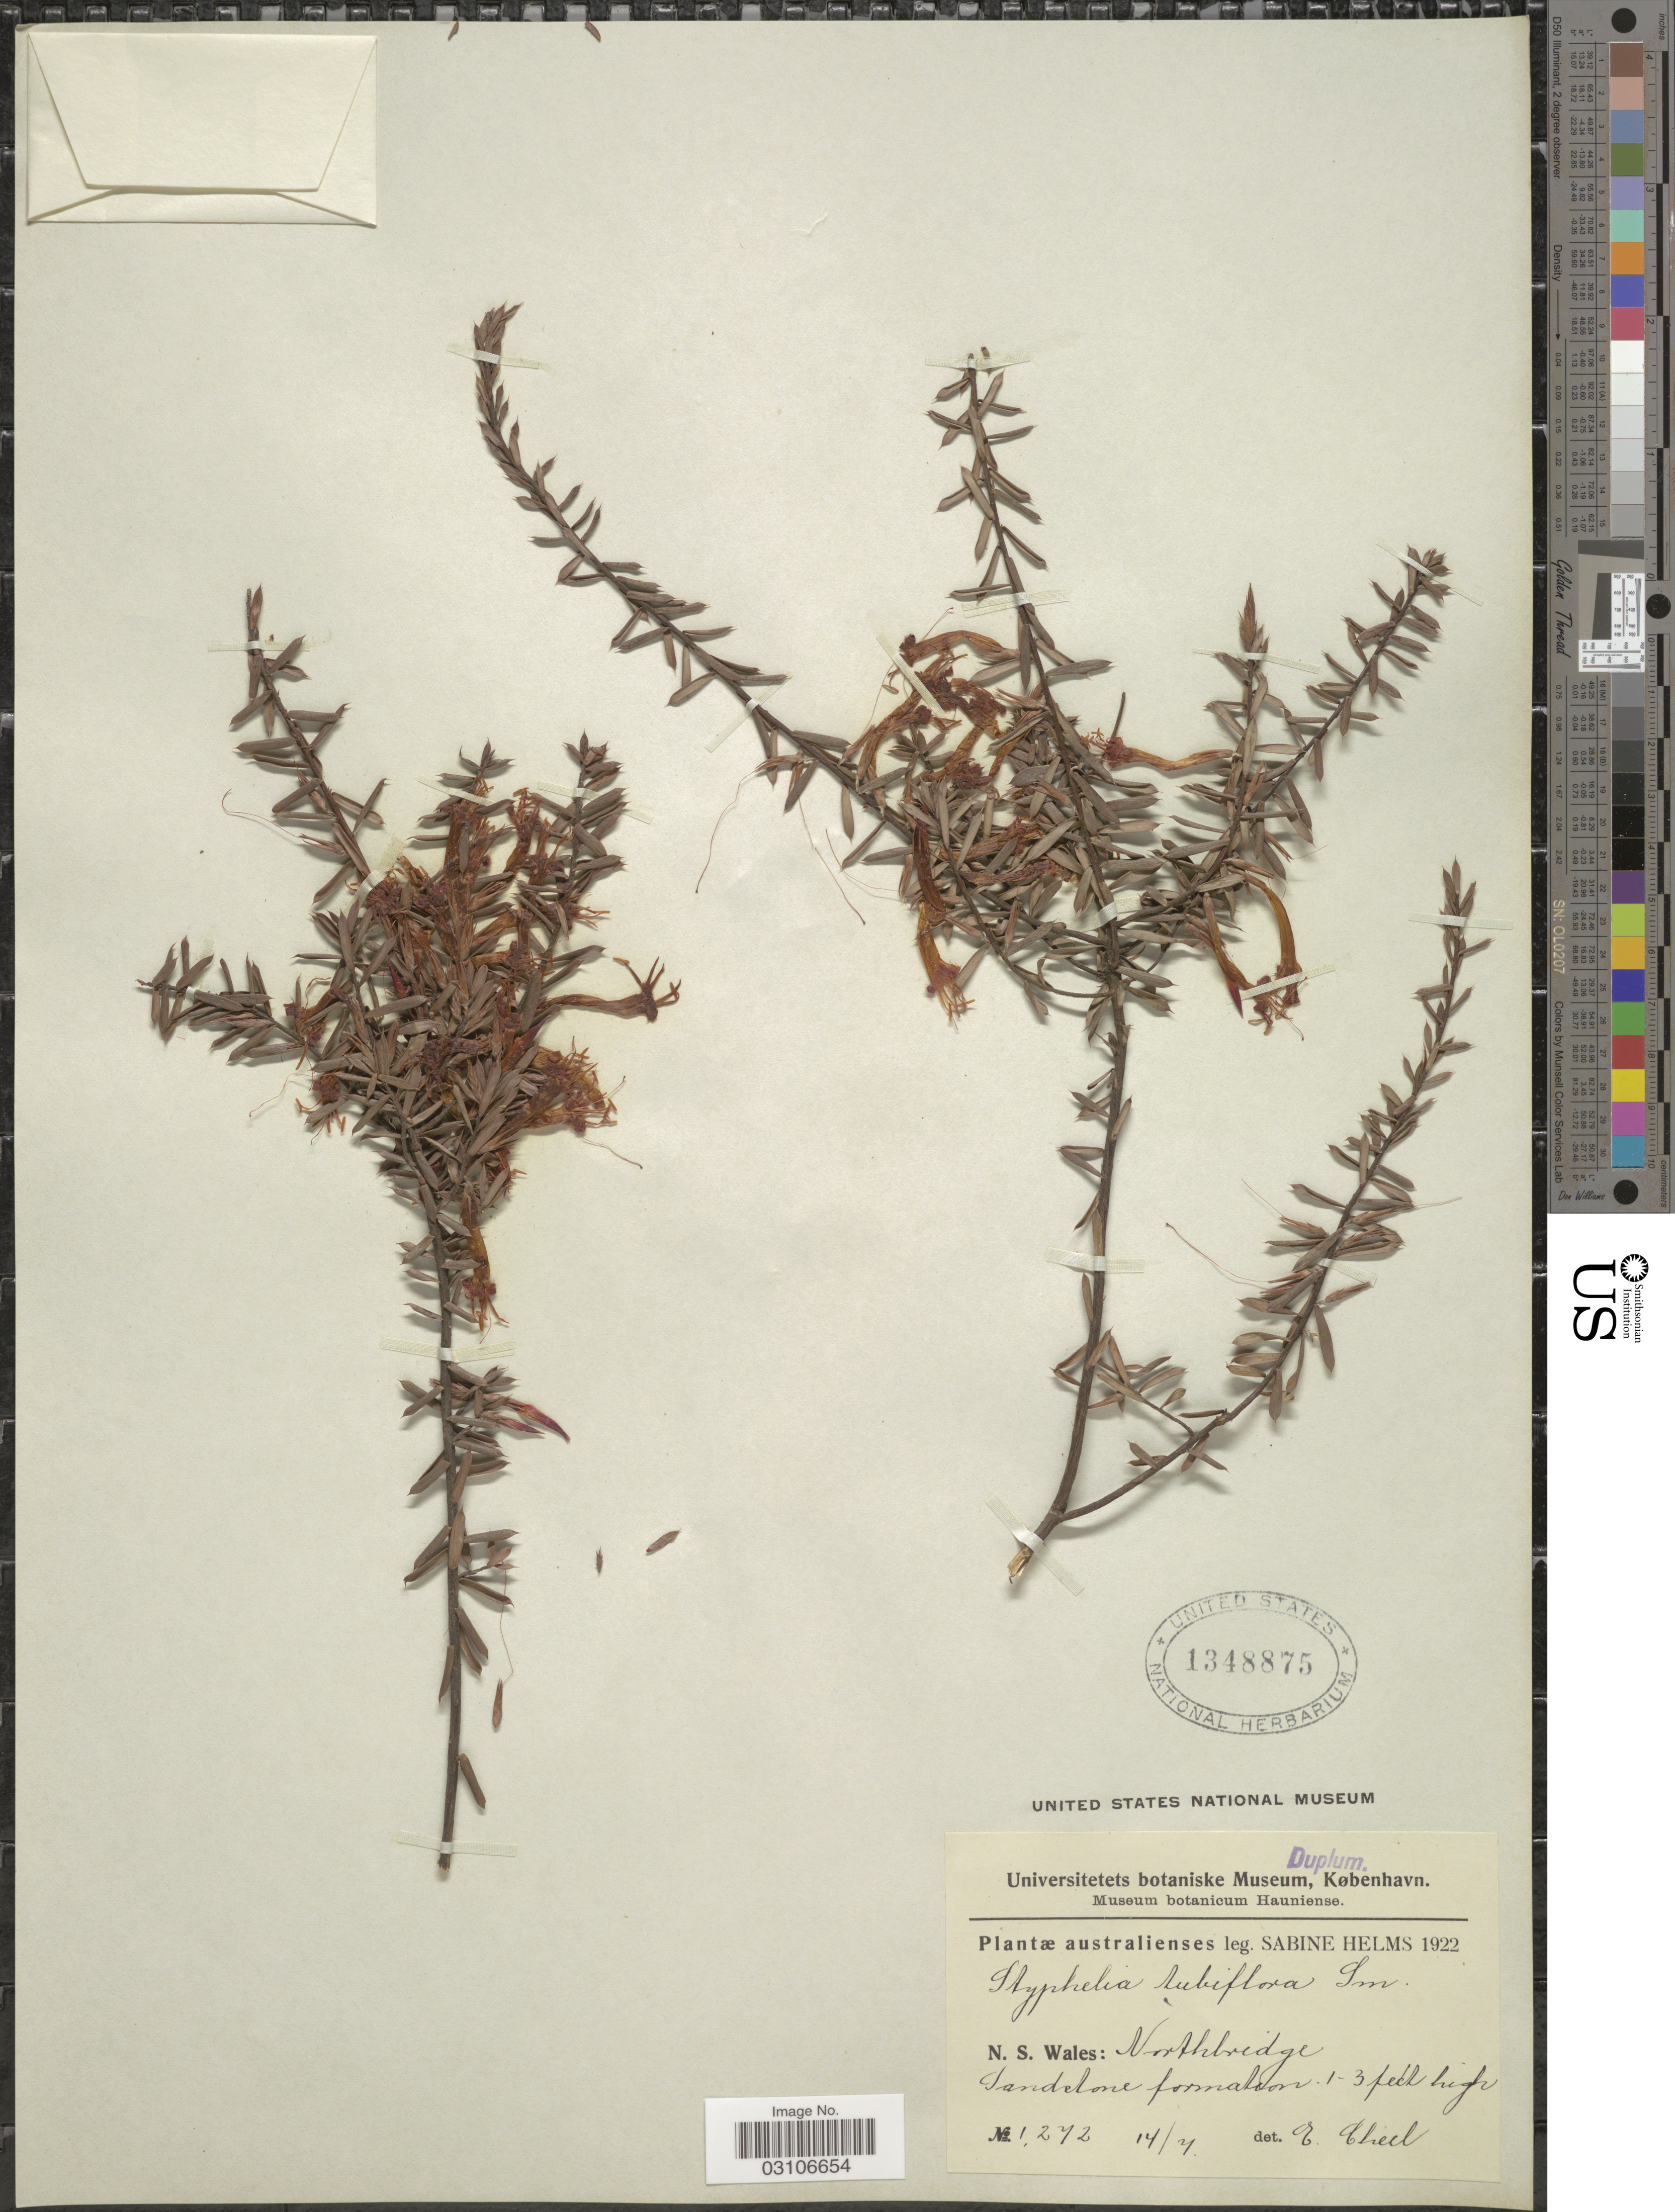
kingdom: Plantae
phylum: Tracheophyta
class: Magnoliopsida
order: Ericales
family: Ericaceae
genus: Styphelia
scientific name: Styphelia tubiflora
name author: L.S. Sm.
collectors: S. Helms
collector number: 1272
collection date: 1922-07-14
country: Australia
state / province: New South Wales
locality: Northbridge.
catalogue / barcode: US 1348875